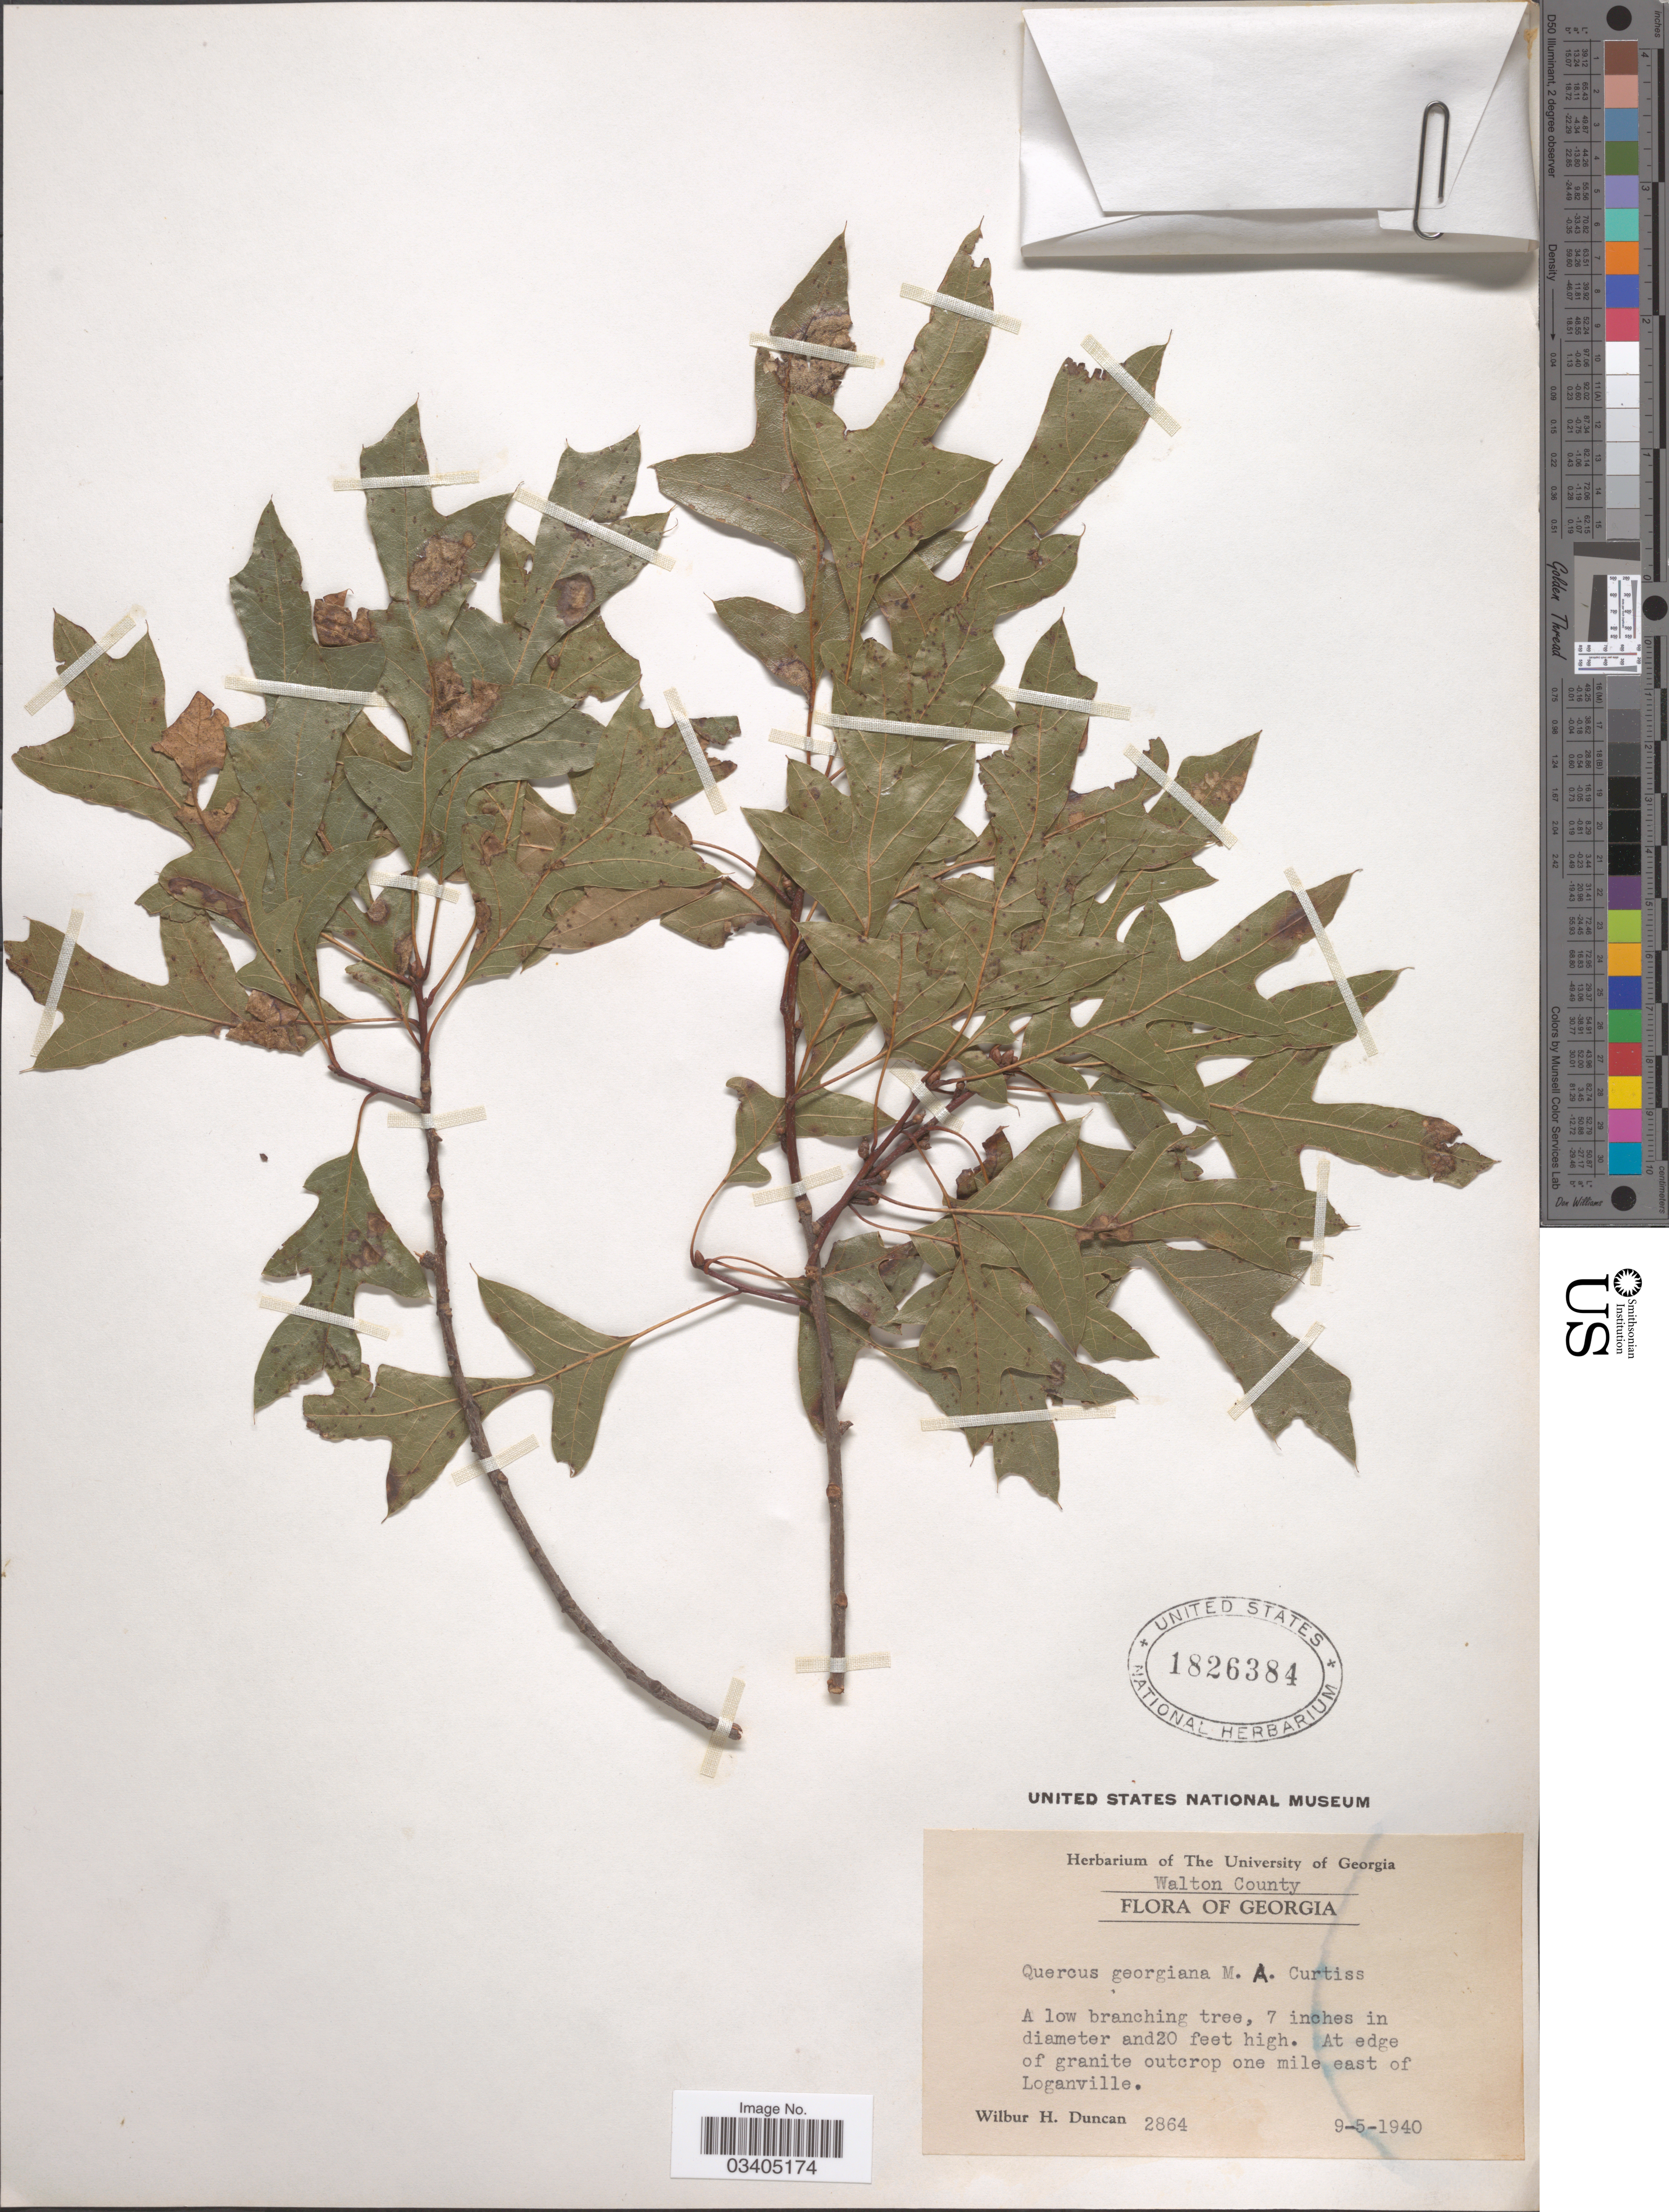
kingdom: Plantae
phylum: Tracheophyta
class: Magnoliopsida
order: Fagales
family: Fagaceae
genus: Quercus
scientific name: Quercus georgiana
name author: M.A. Curtis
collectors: W. H. Duncan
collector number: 2864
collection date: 1940-09-05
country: United States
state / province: Georgia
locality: Walton County. At edge of granite outcrop one mile east of Loganville.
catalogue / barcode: US 1826384